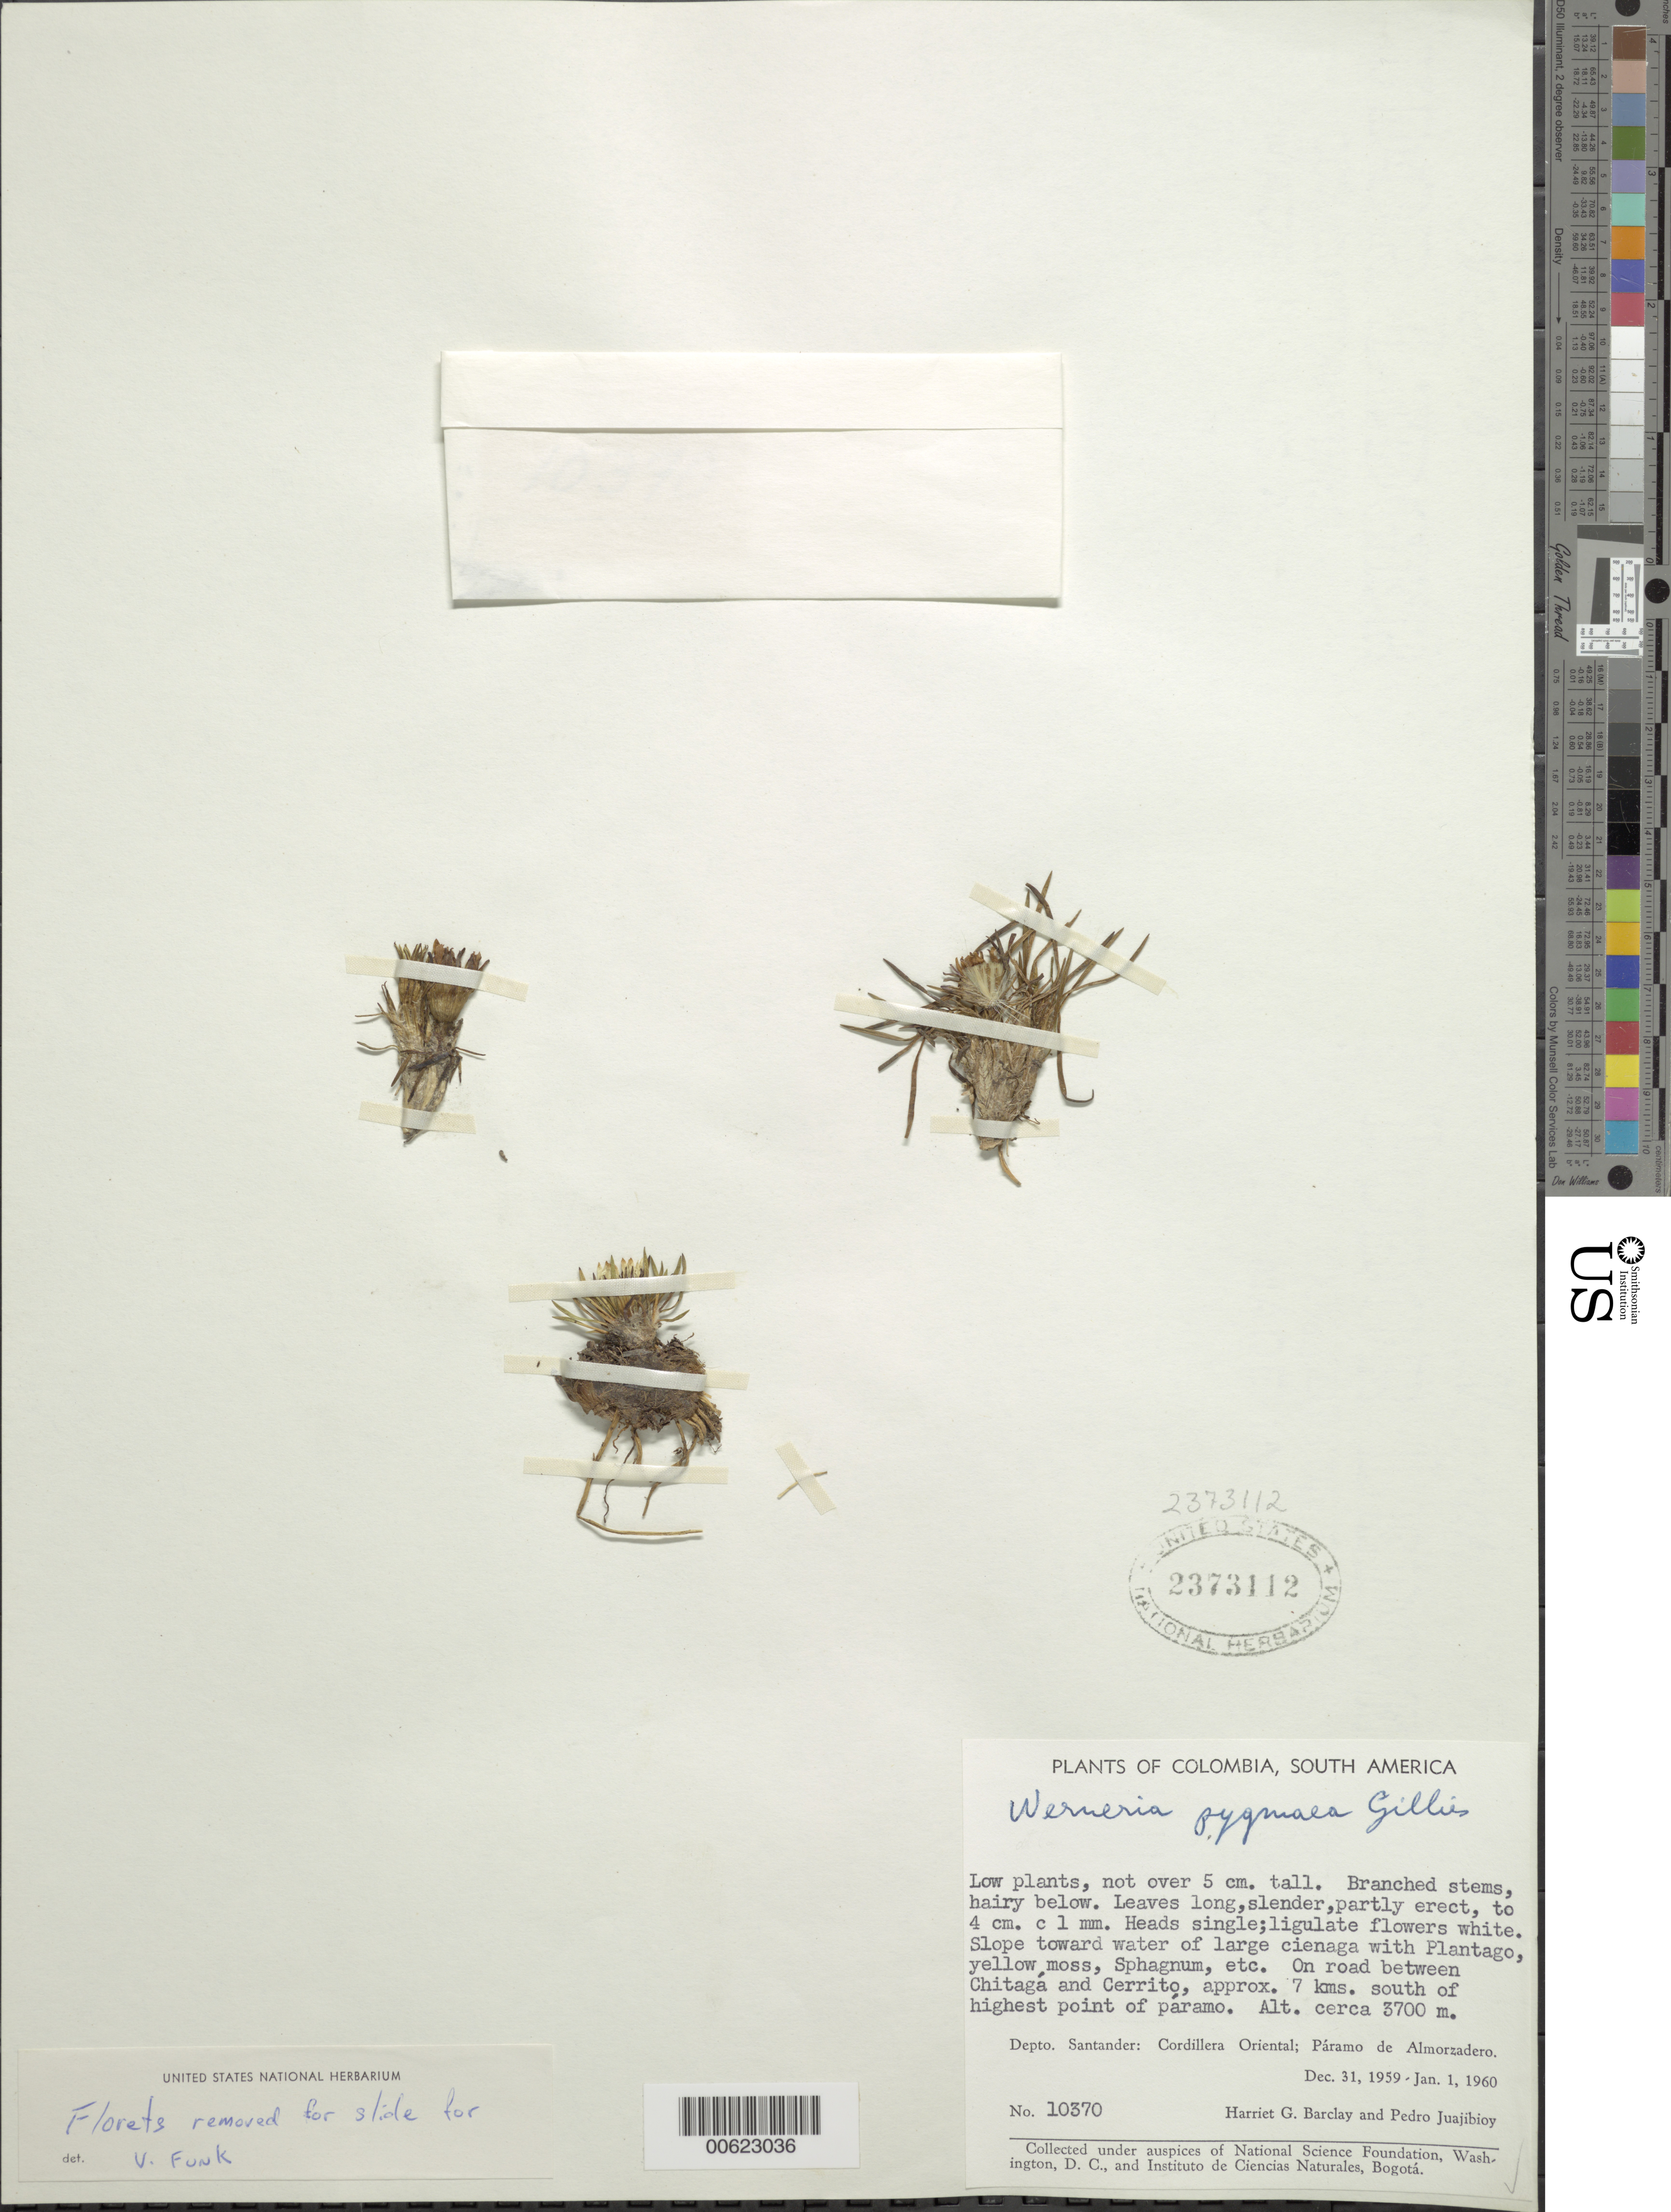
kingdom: Plantae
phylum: Tracheophyta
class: Magnoliopsida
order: Asterales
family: Asteraceae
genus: Werneria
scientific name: Werneria pygmaea complex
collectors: H. G. Barclay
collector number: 10370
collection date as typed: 31-Dec-59 to 1-Jan-60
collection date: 1959-12-31/1960-01-01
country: Colombia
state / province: Santander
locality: Paramo de Almorzadero. On road between Chitaga and Cerrito, approx. 7 km. S of highest point of paramo.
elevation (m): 3700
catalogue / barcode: US 2373112